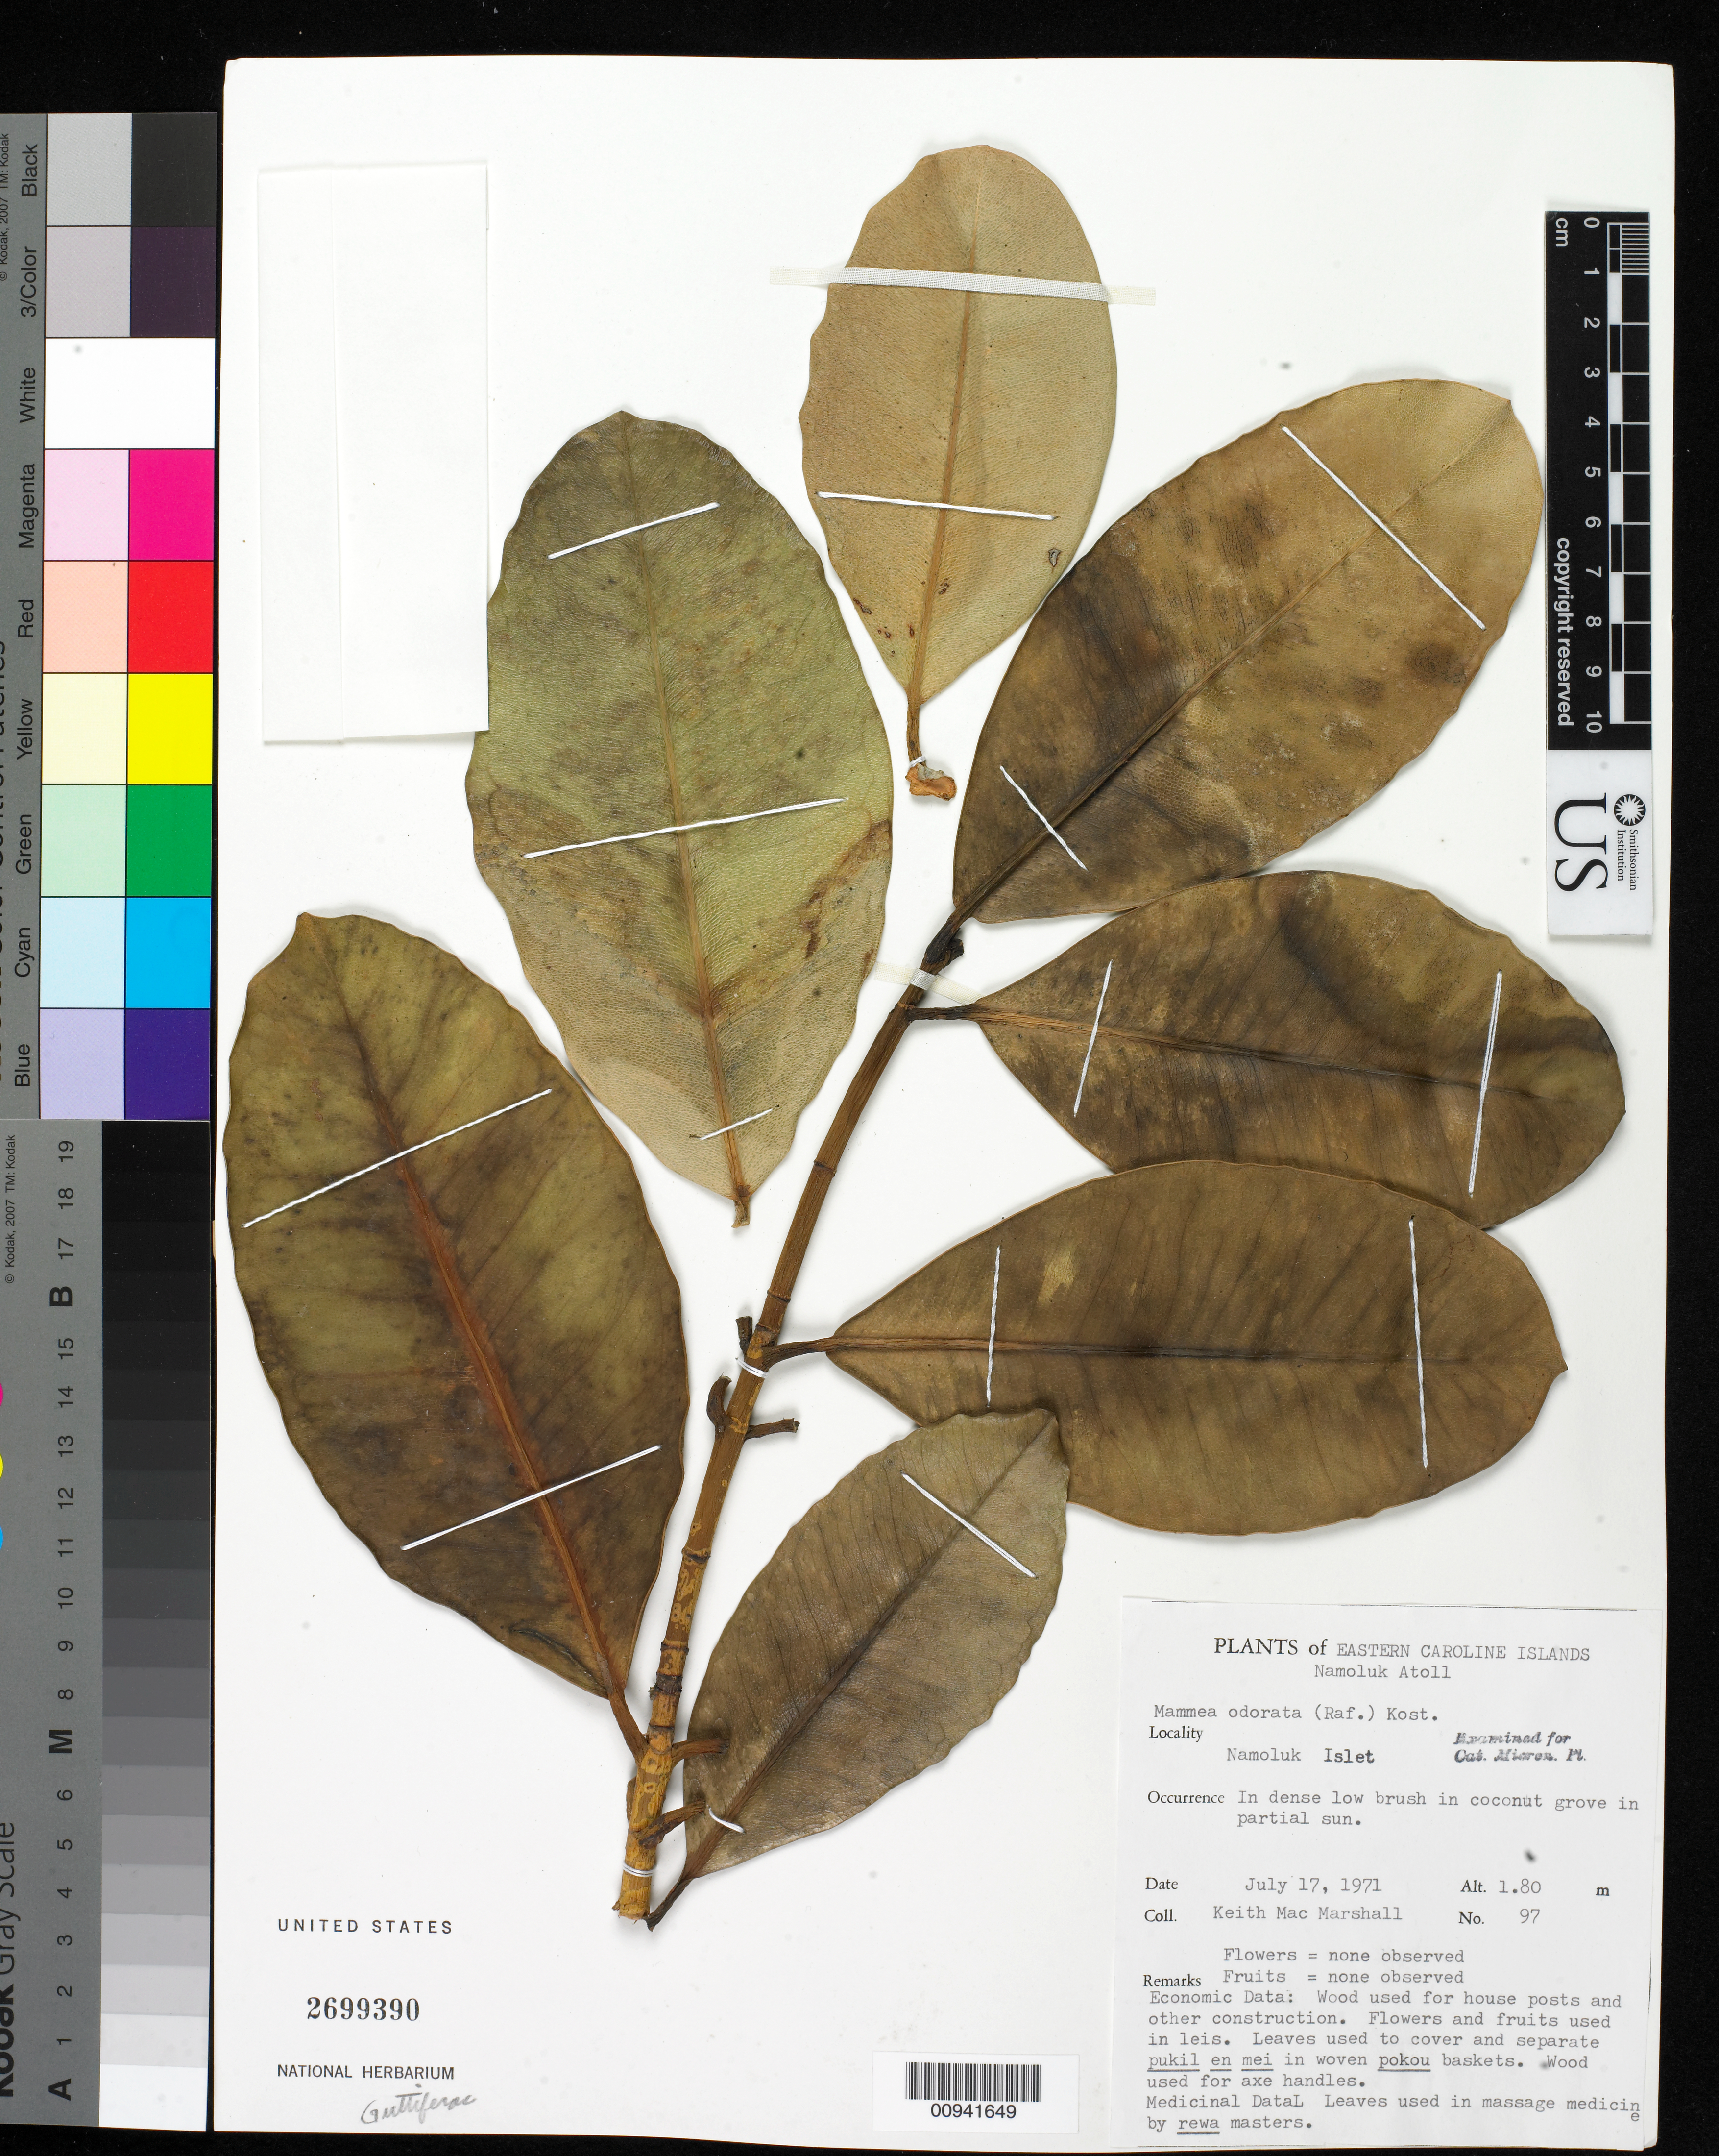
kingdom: Plantae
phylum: Tracheophyta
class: Magnoliopsida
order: Malpighiales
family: Calophyllaceae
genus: Mammea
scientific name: Mammea ochrocarpus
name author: (Raf.) Kosterm.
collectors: K. M. Marshall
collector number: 97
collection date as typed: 17 Jul 1971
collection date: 1971-07-17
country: Micronesia, Federated States of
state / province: Truk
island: Namokuk [Namoluk] Atoll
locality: Namoluk Atoll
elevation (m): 1.8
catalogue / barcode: US 2699390